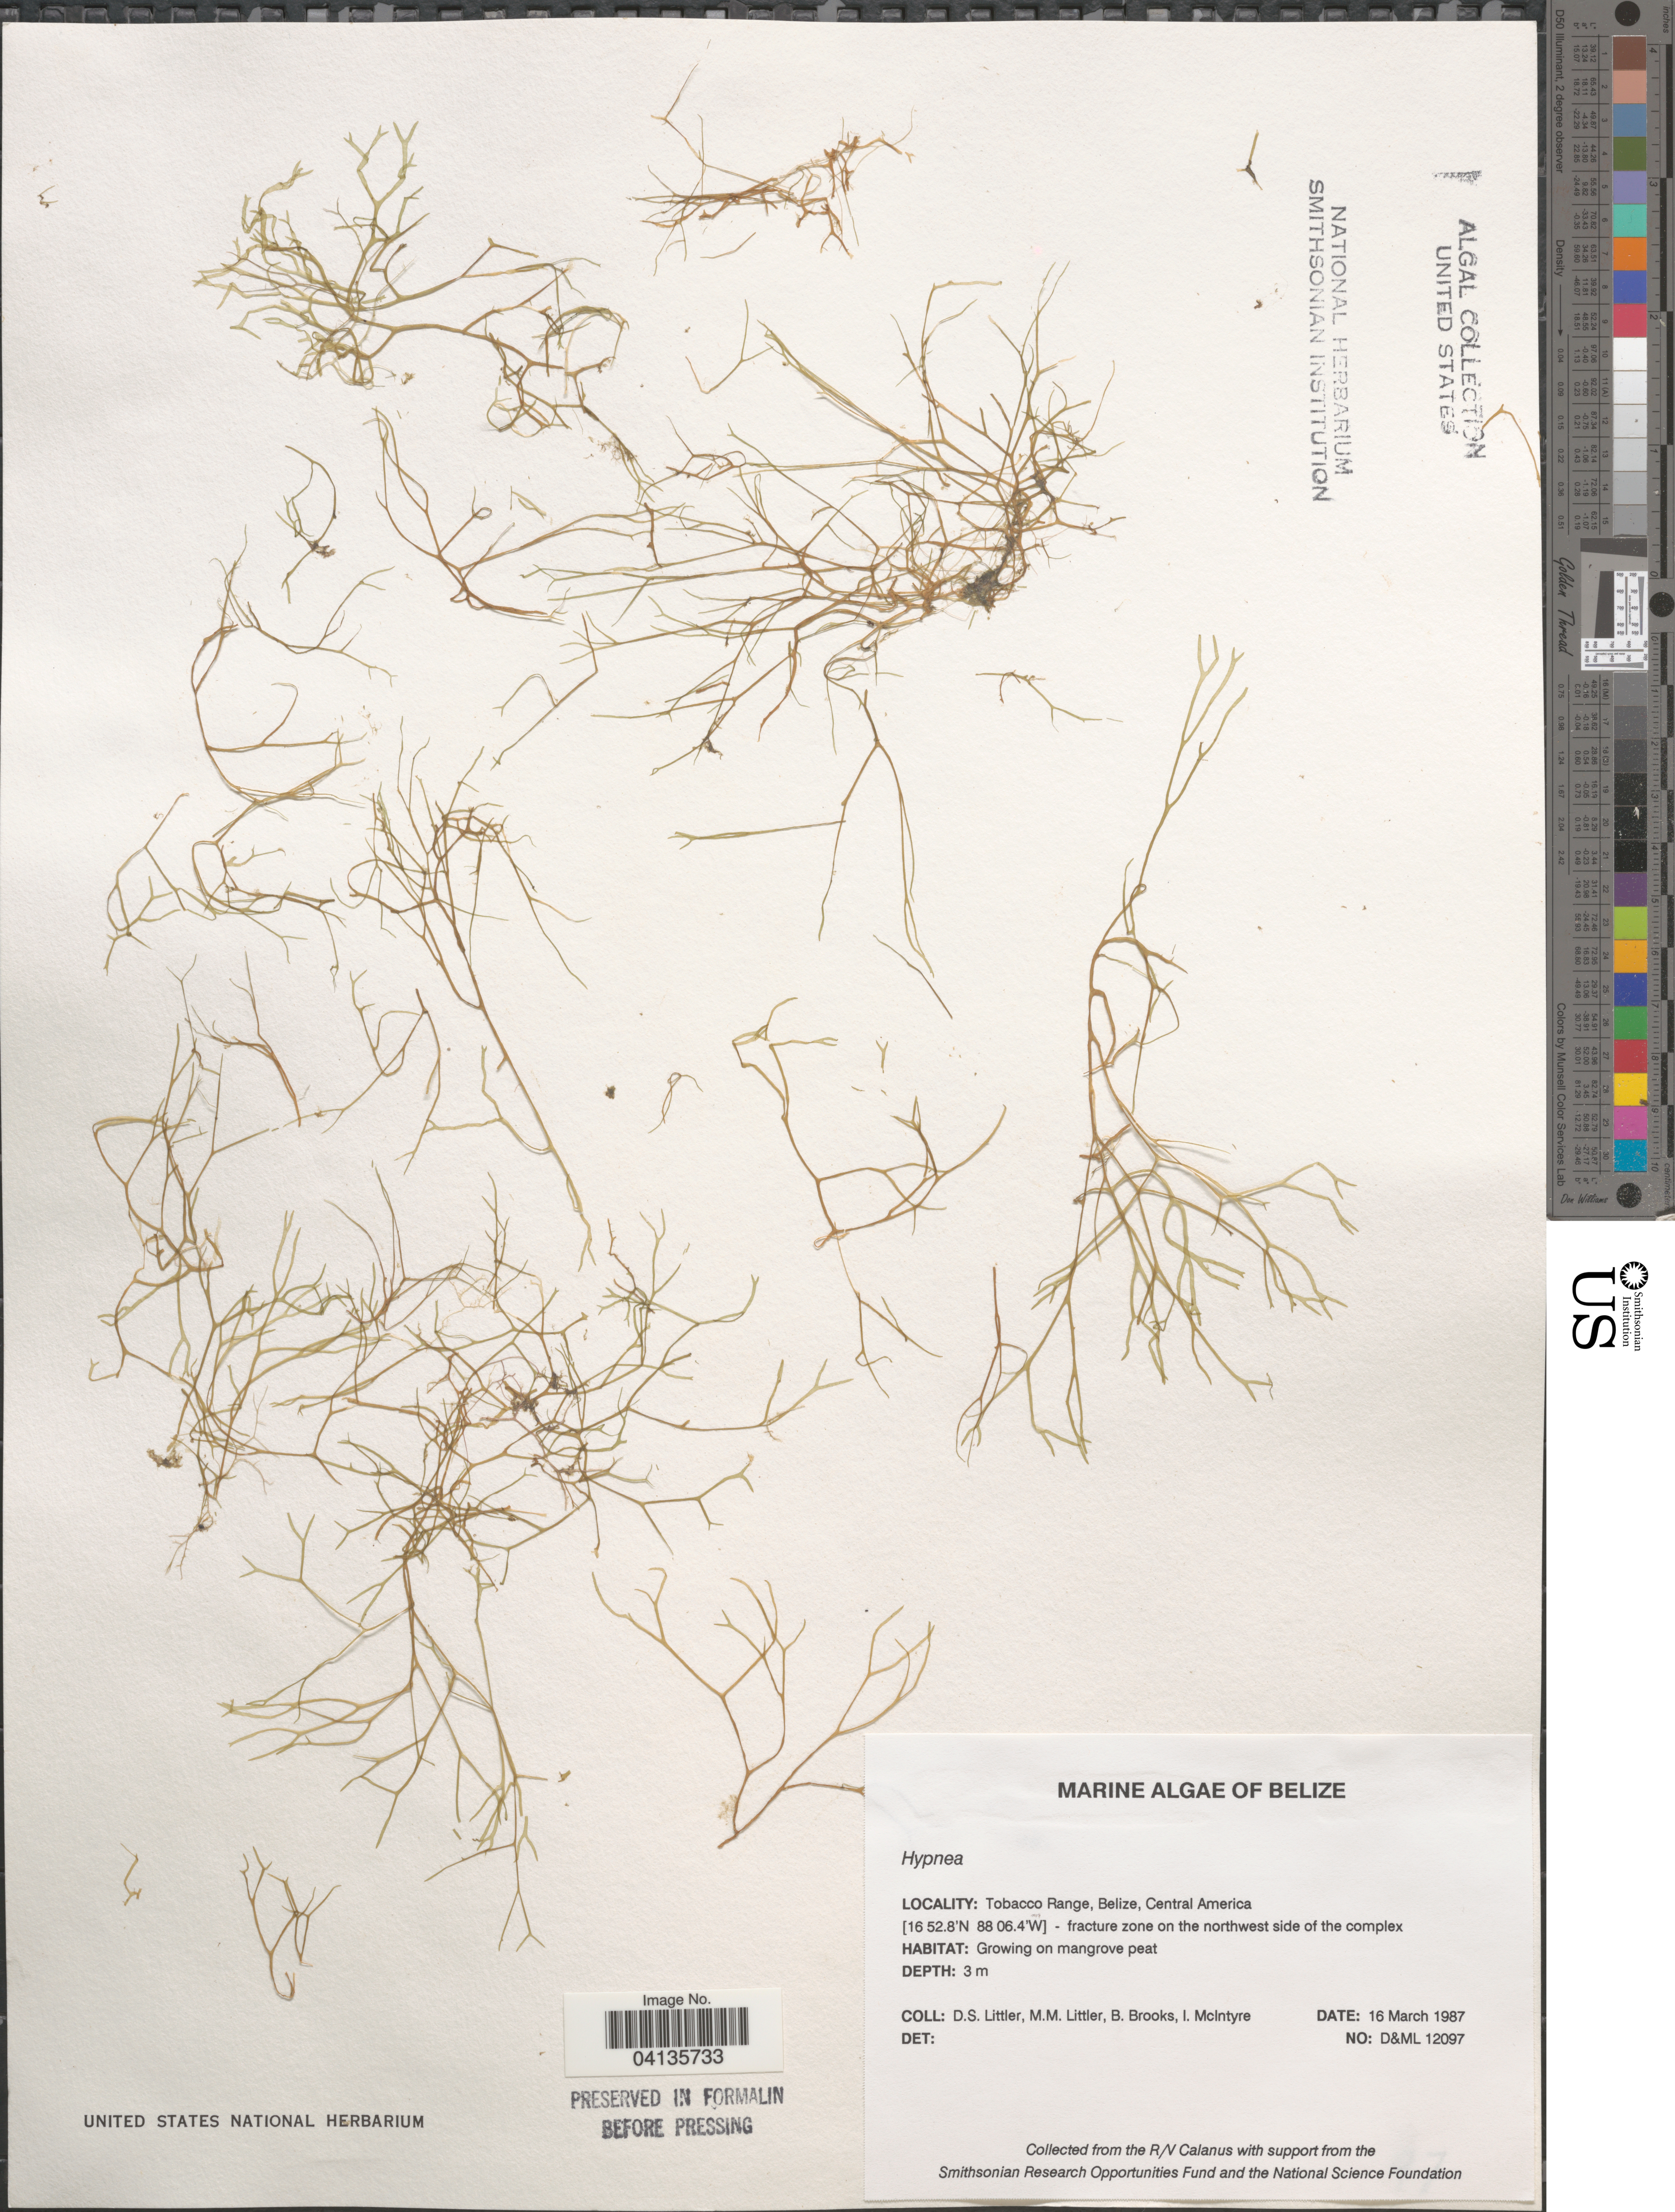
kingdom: Chromista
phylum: Ochrophyta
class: Phaeophyceae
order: Dictyotales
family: Dictyotaceae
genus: Dictyota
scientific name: Dictyota sp.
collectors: D. S. Littler, B. Brooks & I. McIntyre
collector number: D&ML12097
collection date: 1987-03-16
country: Belize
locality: Tobacco Range - fracture zone on the northwest side of the complex.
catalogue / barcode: US 328671